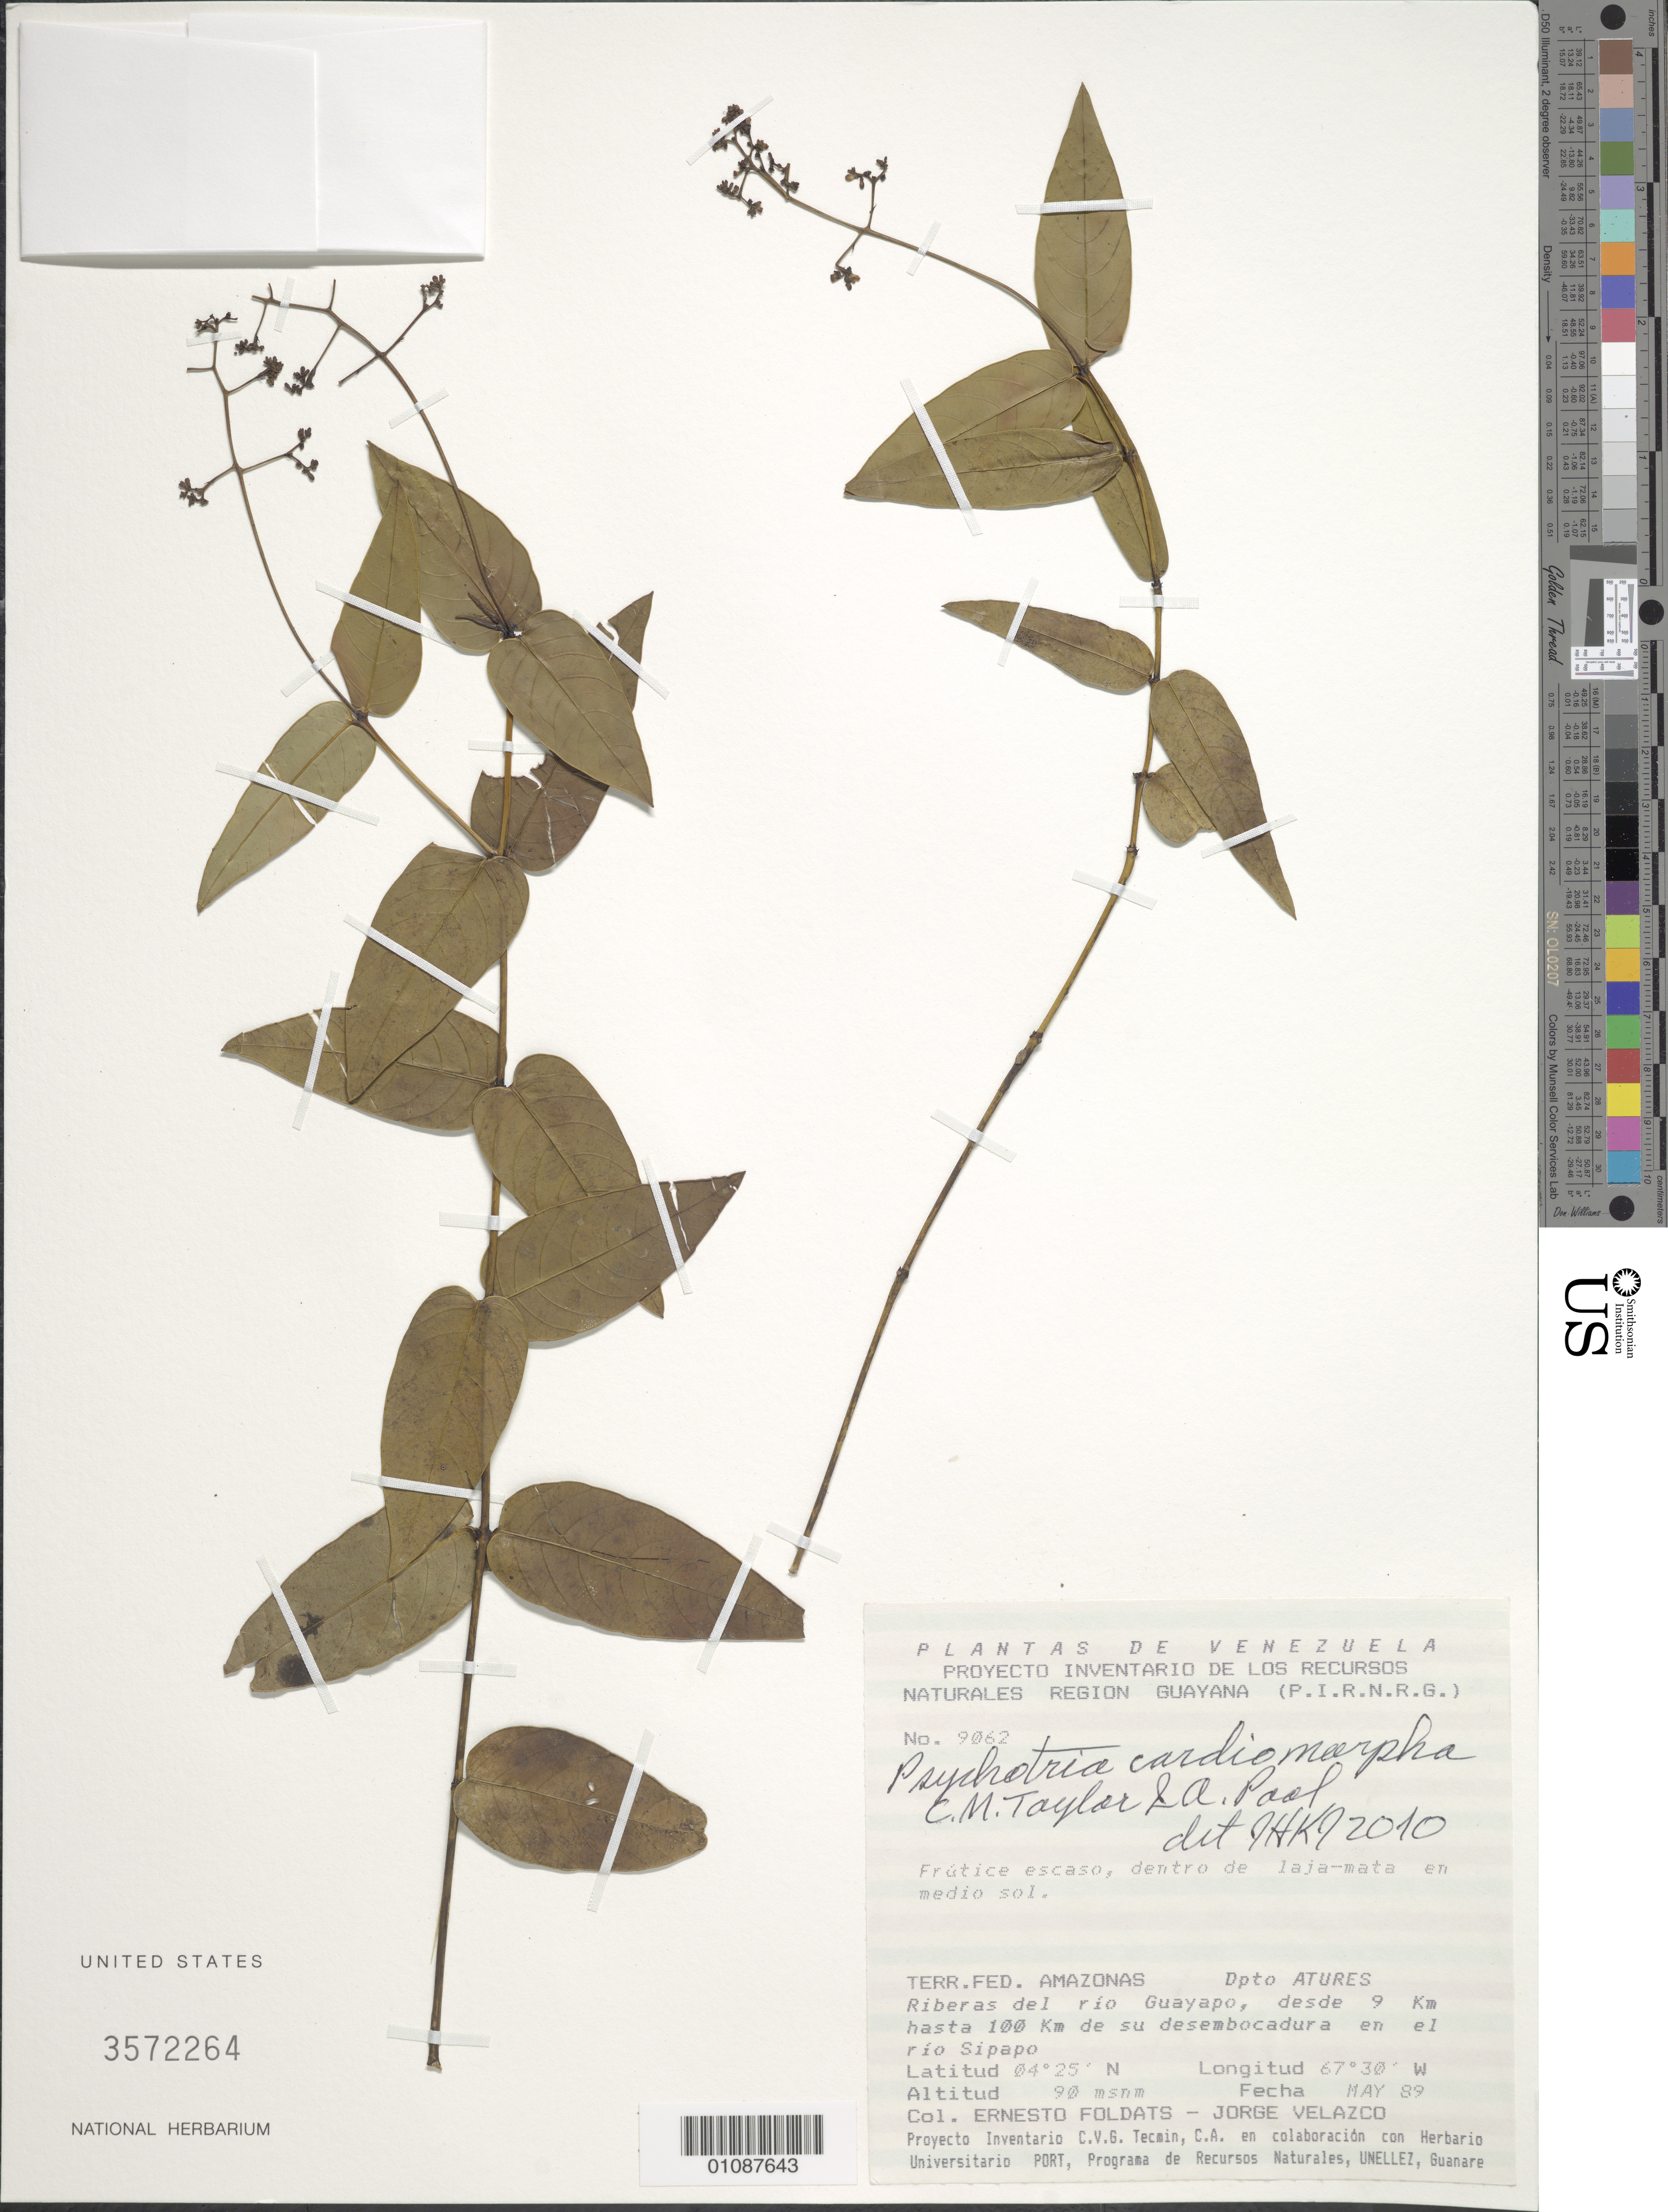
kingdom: Plantae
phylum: Tracheophyta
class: Magnoliopsida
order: Gentianales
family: Rubiaceae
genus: Palicourea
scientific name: Palicourea cardiomorpha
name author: (C.M. Taylor & A. Pool) Delprete & J.H. Kirkbr.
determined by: Kirkbride, J. H., Jr.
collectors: E. Foldats & J. Velazco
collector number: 9062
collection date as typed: May-89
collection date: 1989-05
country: Venezuela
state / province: Amazonas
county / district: Atures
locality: Río Guayapo, desde 9km hasta 100km de su descembocadura en el rio Sipapo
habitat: Riberas del río. Dentro de laja-mata en medio sol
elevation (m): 90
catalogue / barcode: US 3572264